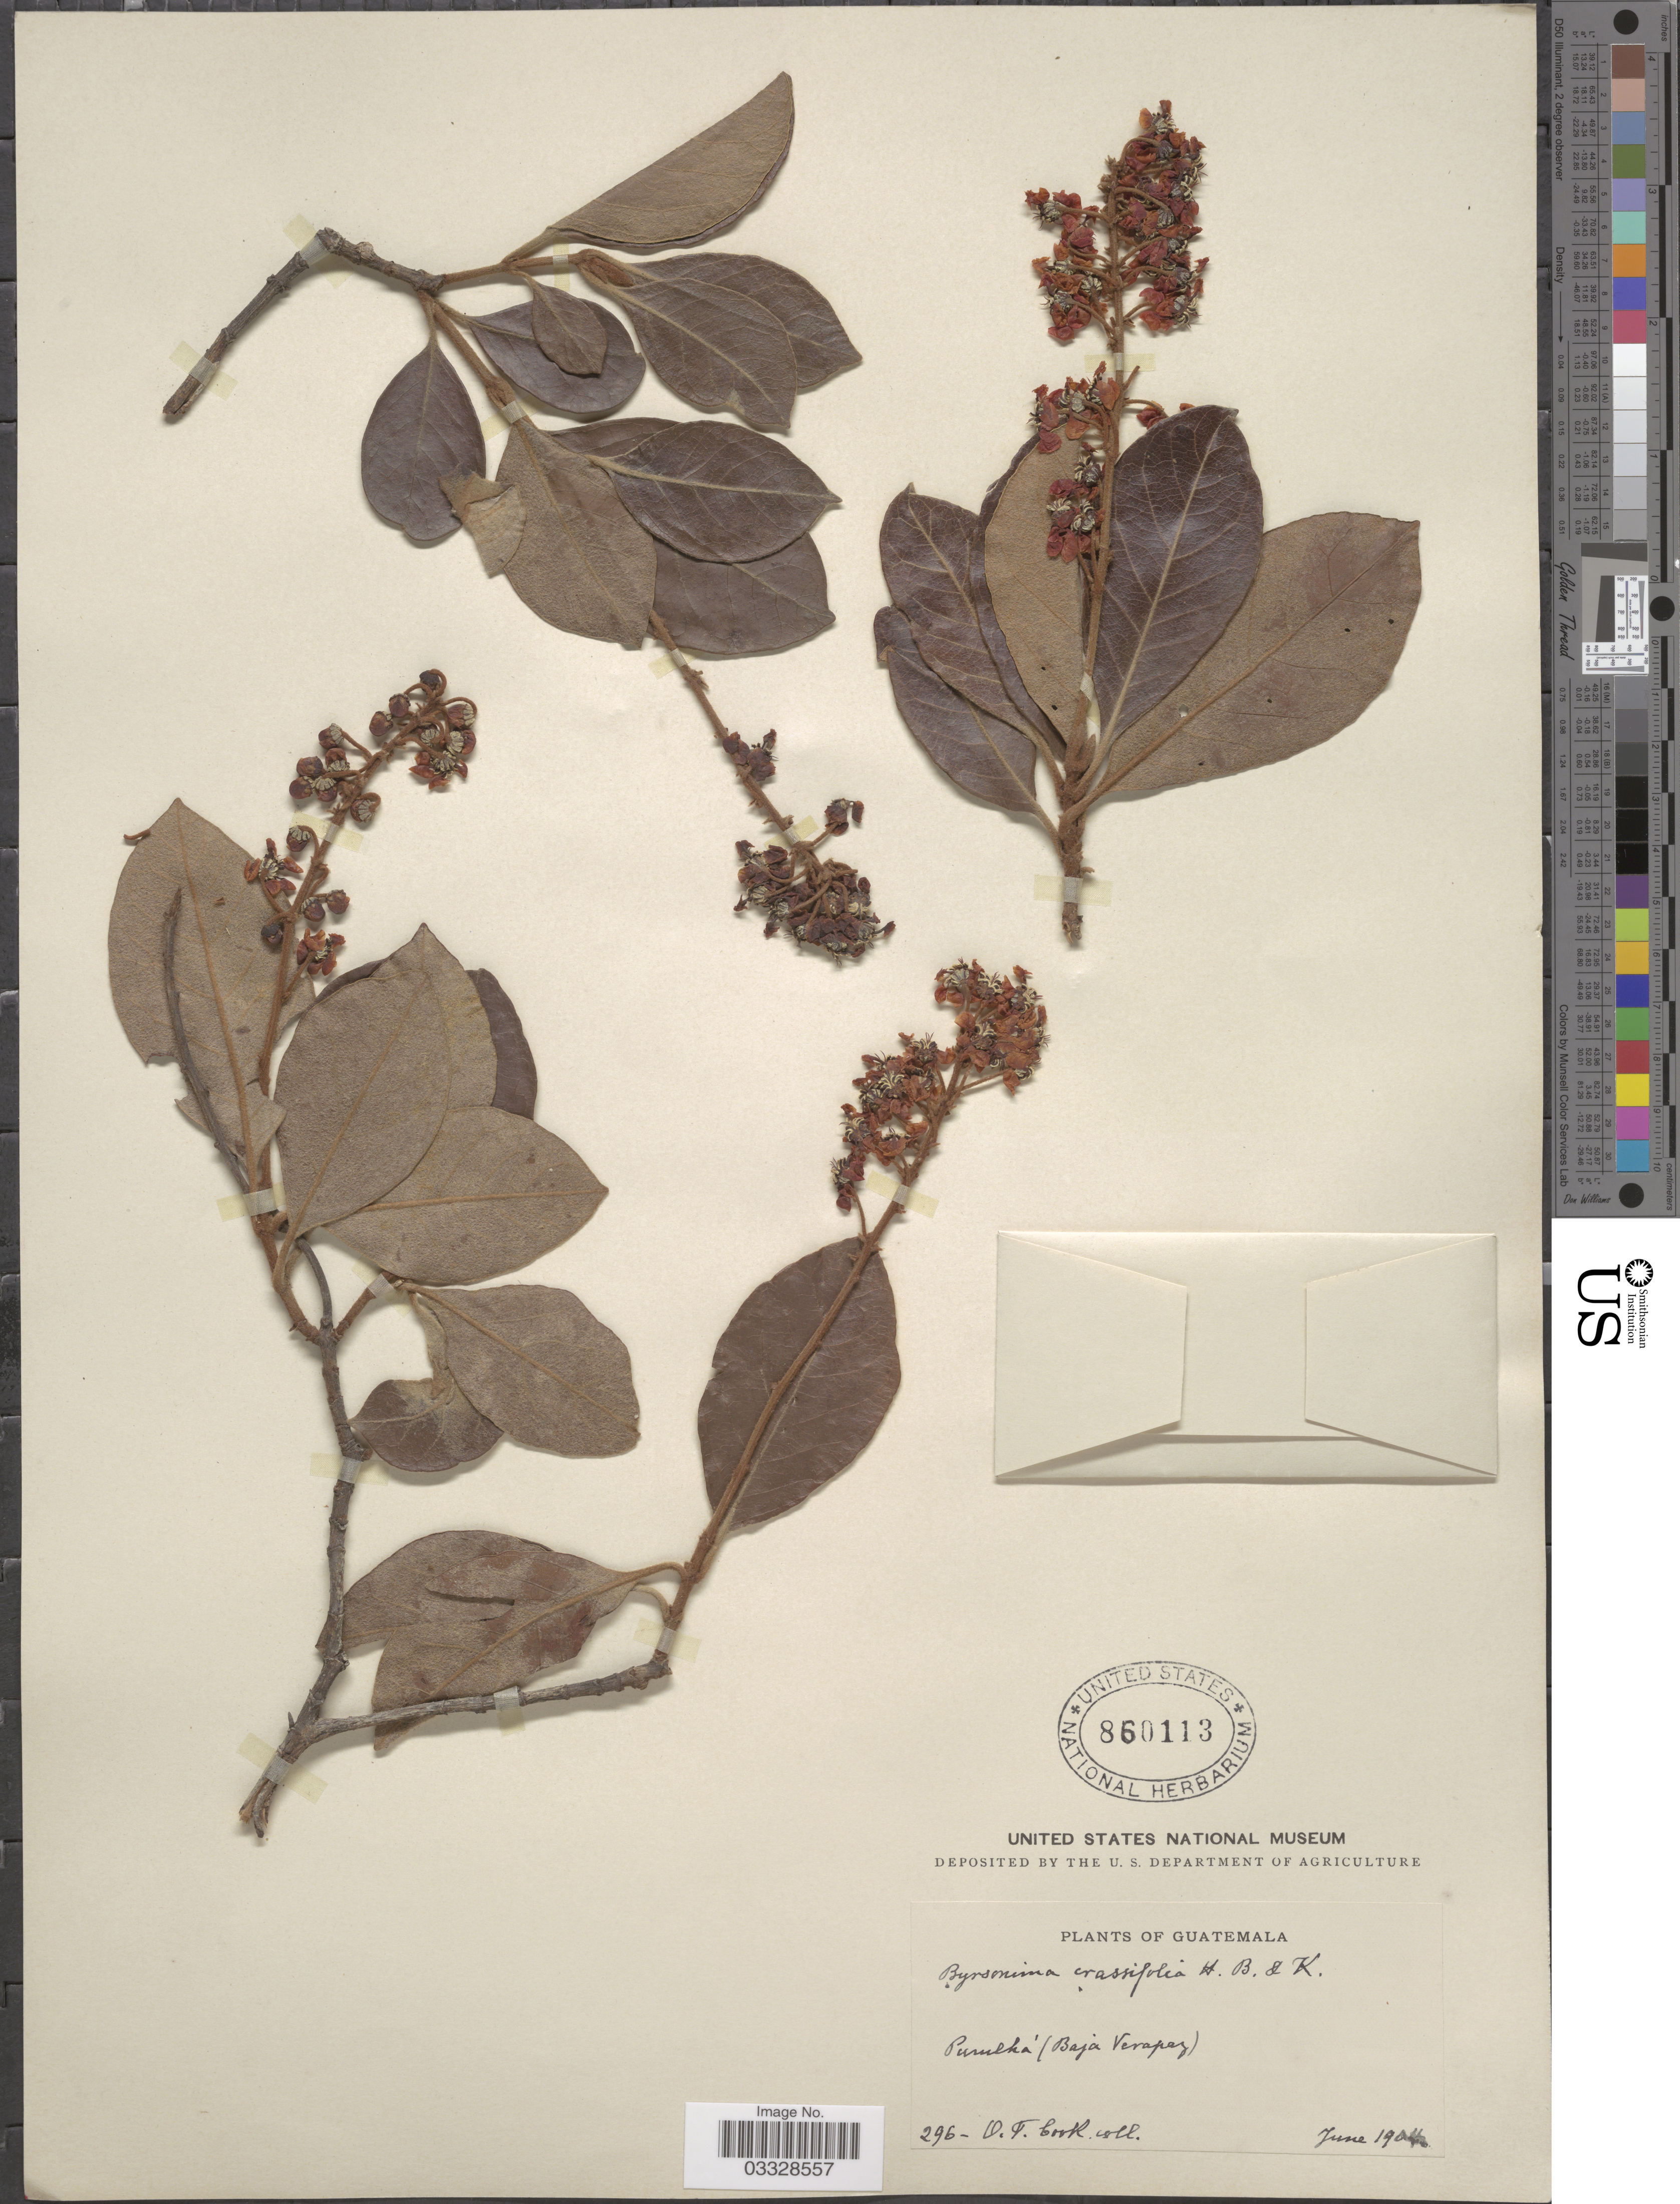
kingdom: Plantae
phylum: Tracheophyta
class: Magnoliopsida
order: Malpighiales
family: Malpighiaceae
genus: Byrsonima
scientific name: Byrsonima crassifolia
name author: (L.) Kunth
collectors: O. F. Cook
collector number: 296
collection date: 1904-06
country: Guatemala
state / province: Baja Verapaz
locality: Purulká.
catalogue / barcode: US 860113